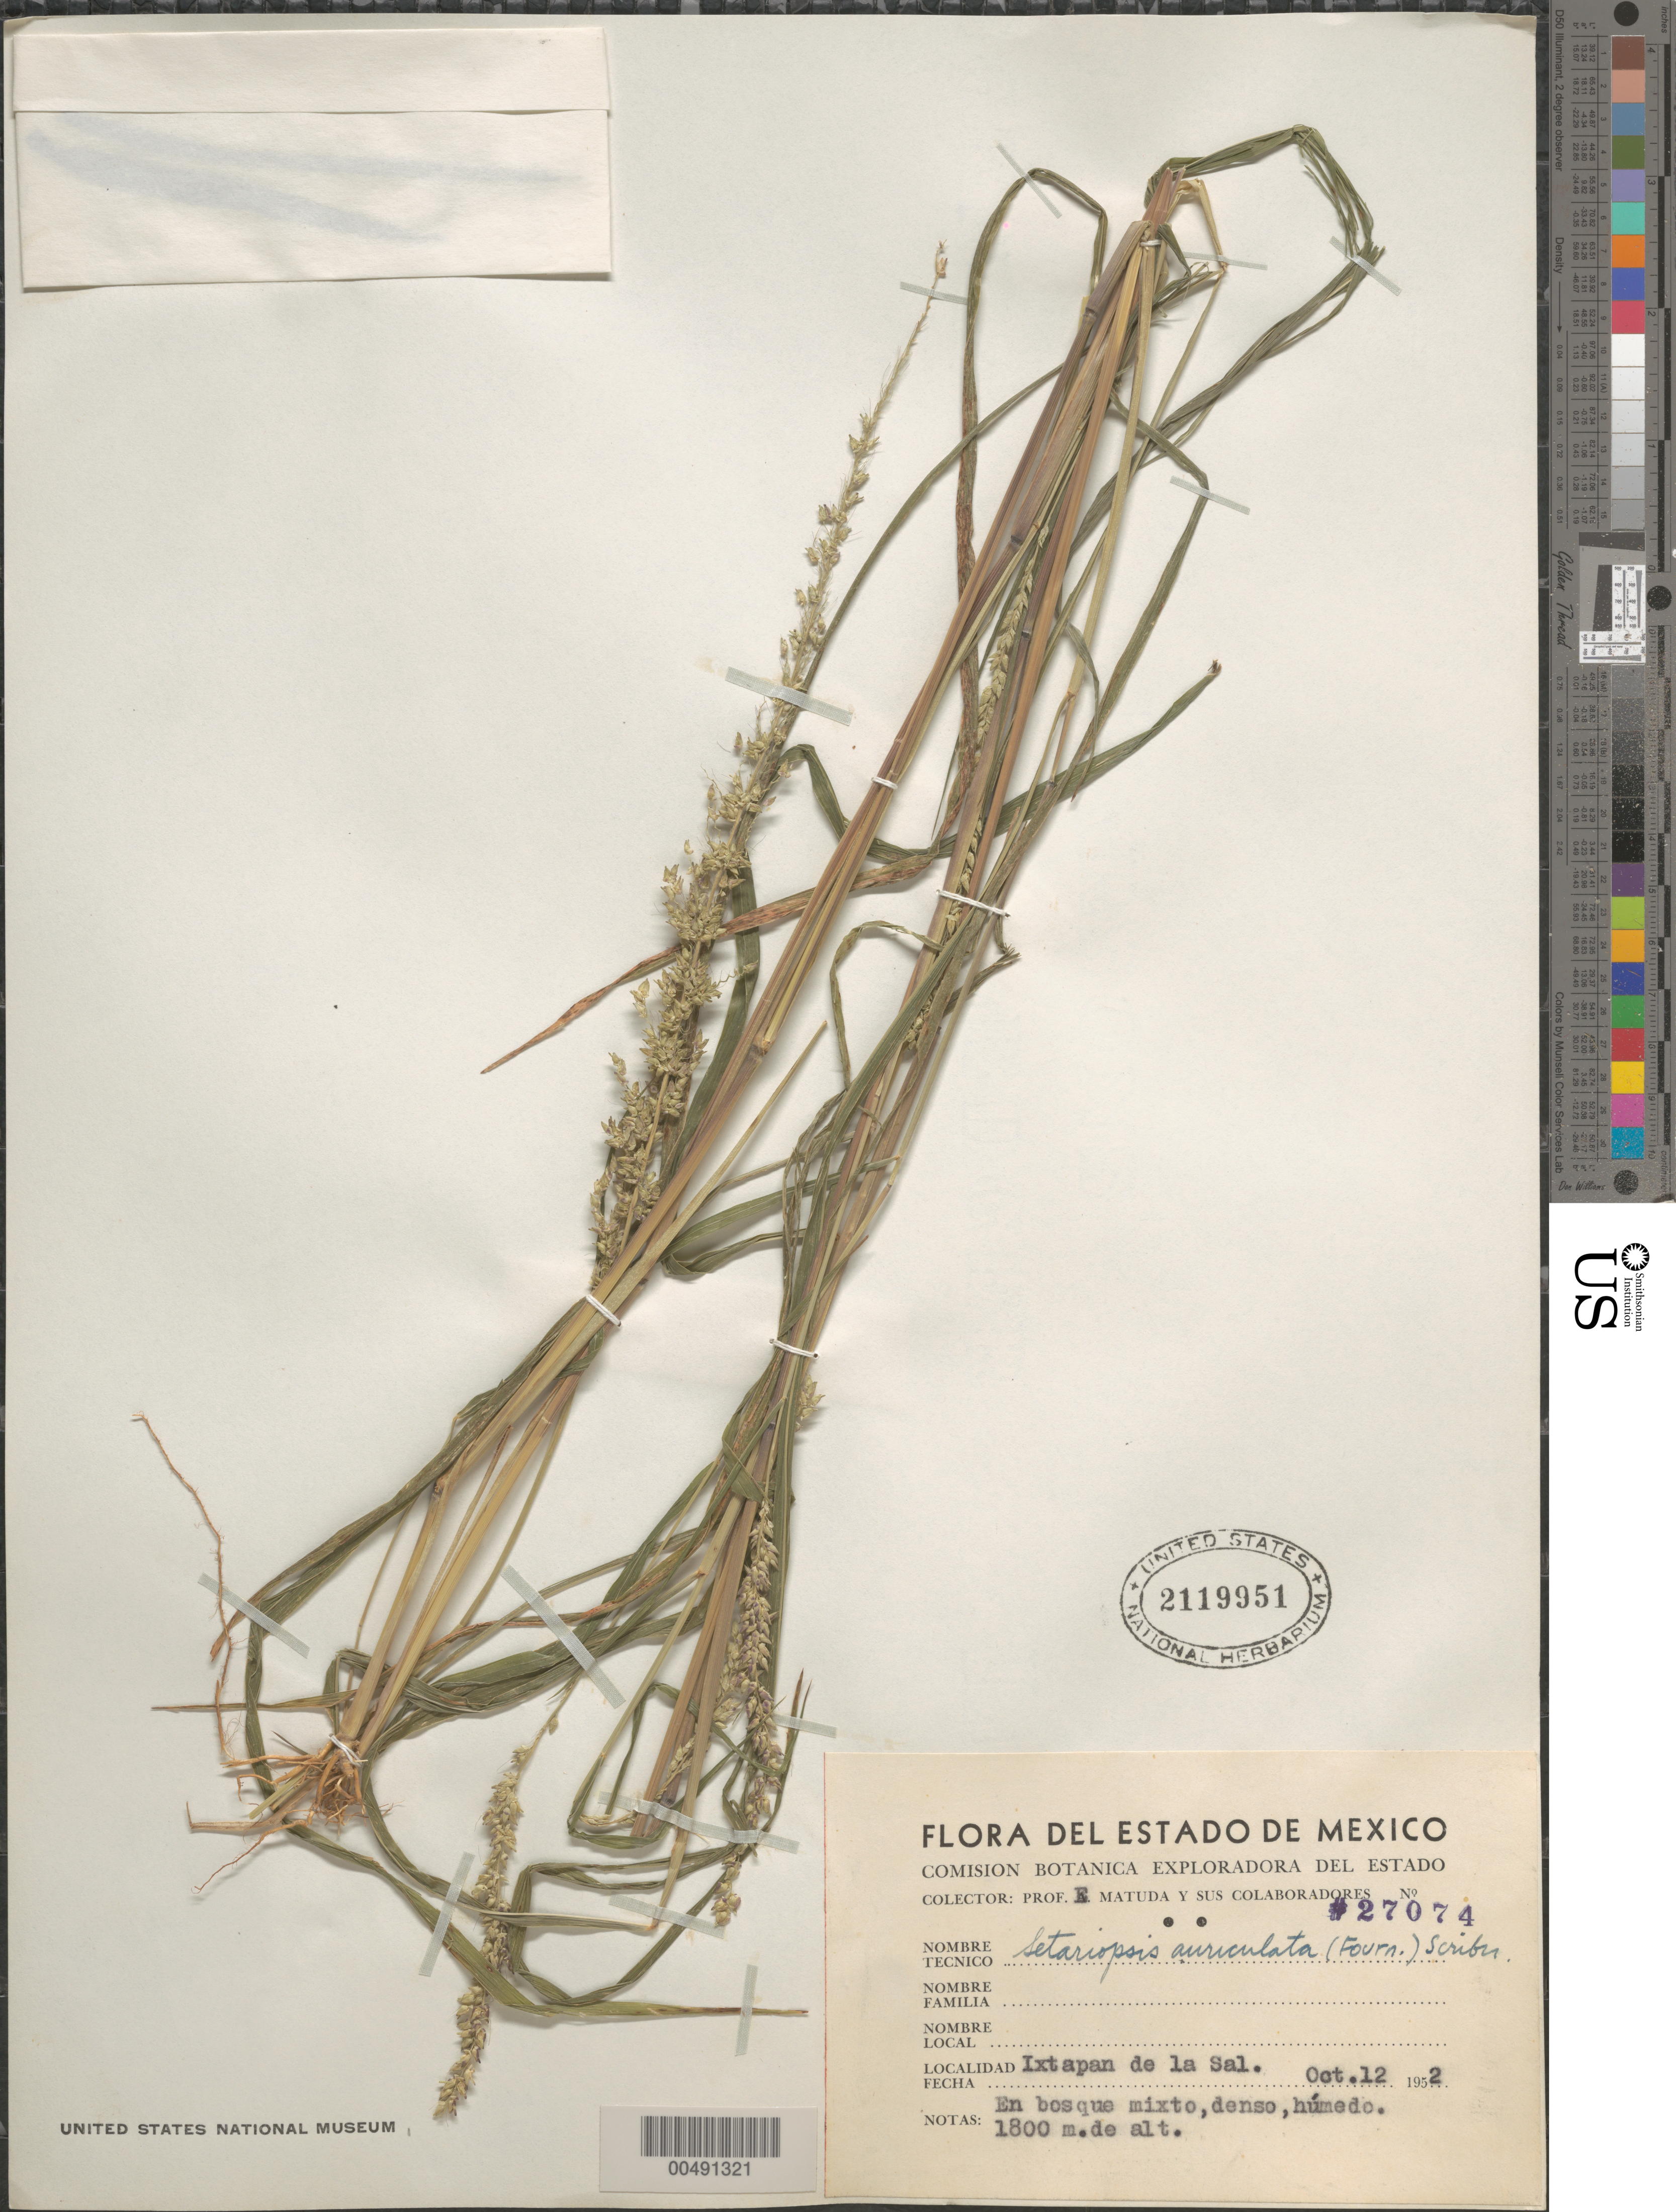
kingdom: Plantae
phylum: Tracheophyta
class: Liliopsida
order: Poales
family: Poaceae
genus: Setariopsis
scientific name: Setariopsis auriculata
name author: (E. Fourn.) Scribn.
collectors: E. Matuda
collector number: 27074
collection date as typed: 12 Oct 1952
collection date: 1952-10-12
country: Mexico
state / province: México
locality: Ixtapan de la Sal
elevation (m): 1800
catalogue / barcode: US 2119951